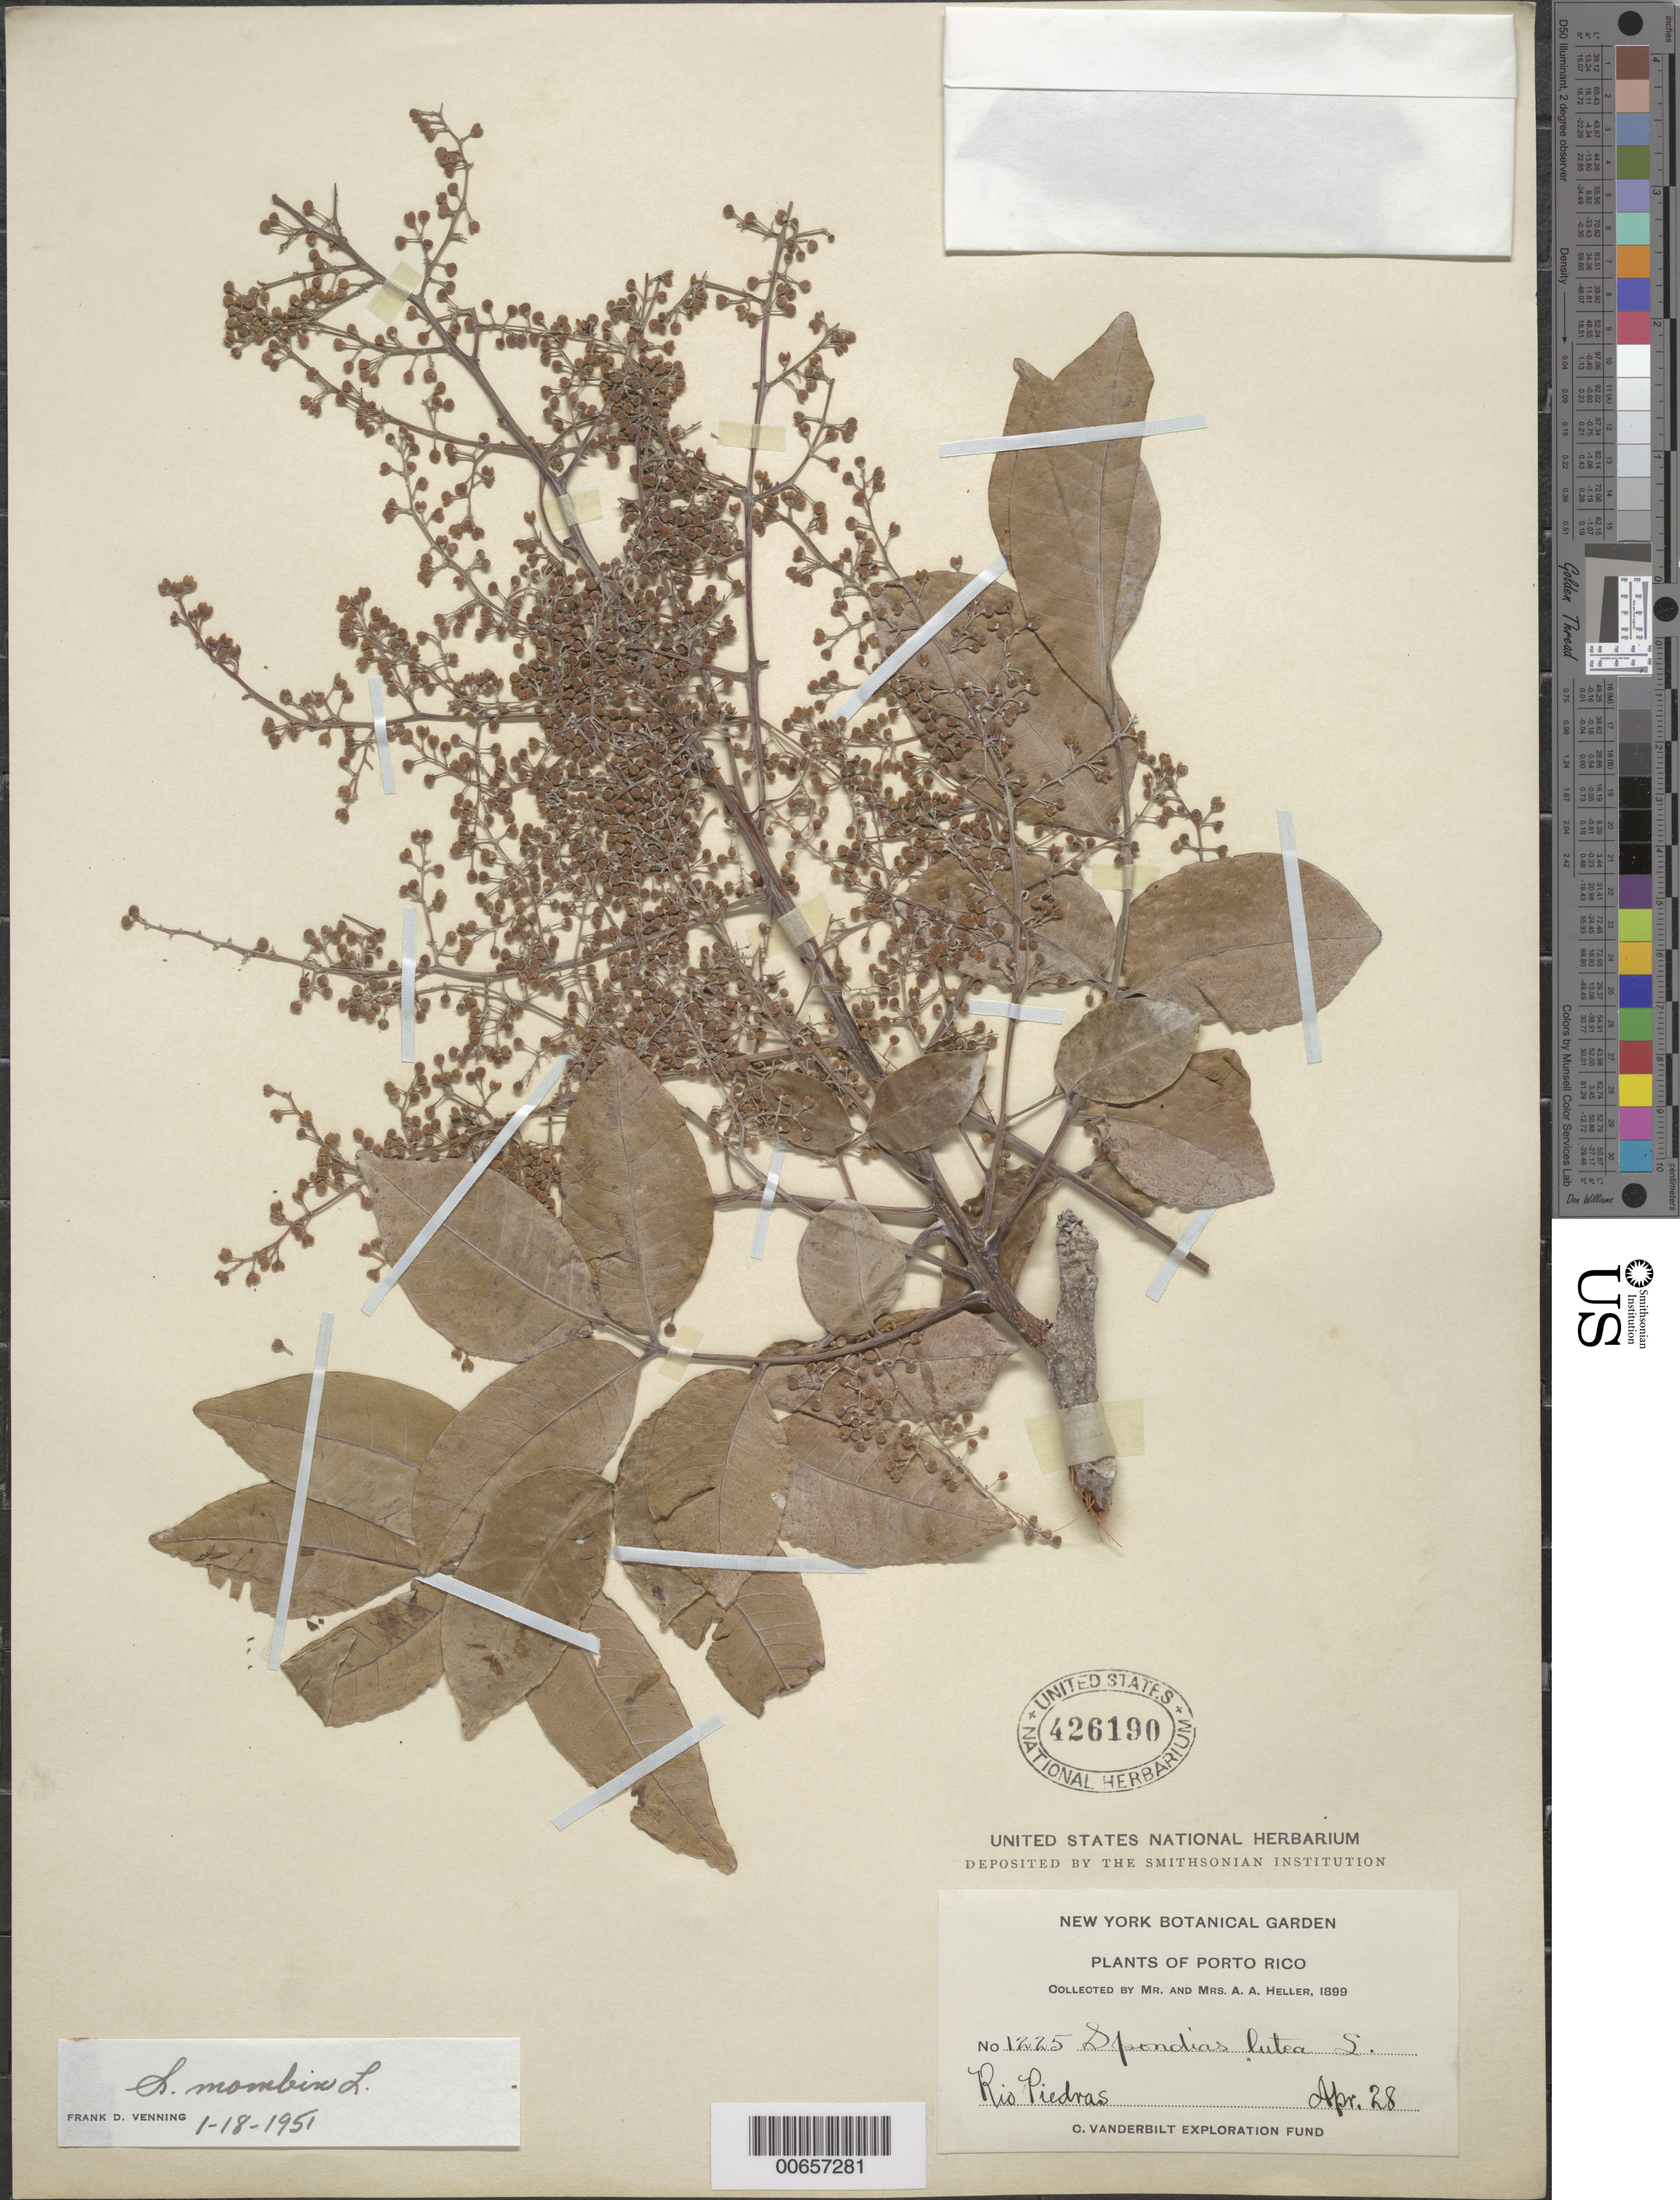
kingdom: Plantae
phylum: Tracheophyta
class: Magnoliopsida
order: Sapindales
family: Anacardiaceae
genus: Spondias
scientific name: Spondias mombin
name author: L.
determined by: Venning, F. D.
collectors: A. A. Heller & E. G. Heller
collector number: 1225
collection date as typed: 28 Apr 1899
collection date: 1899-04-28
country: Puerto Rico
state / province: San Juan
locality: Rio Piedras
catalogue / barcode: US 426190